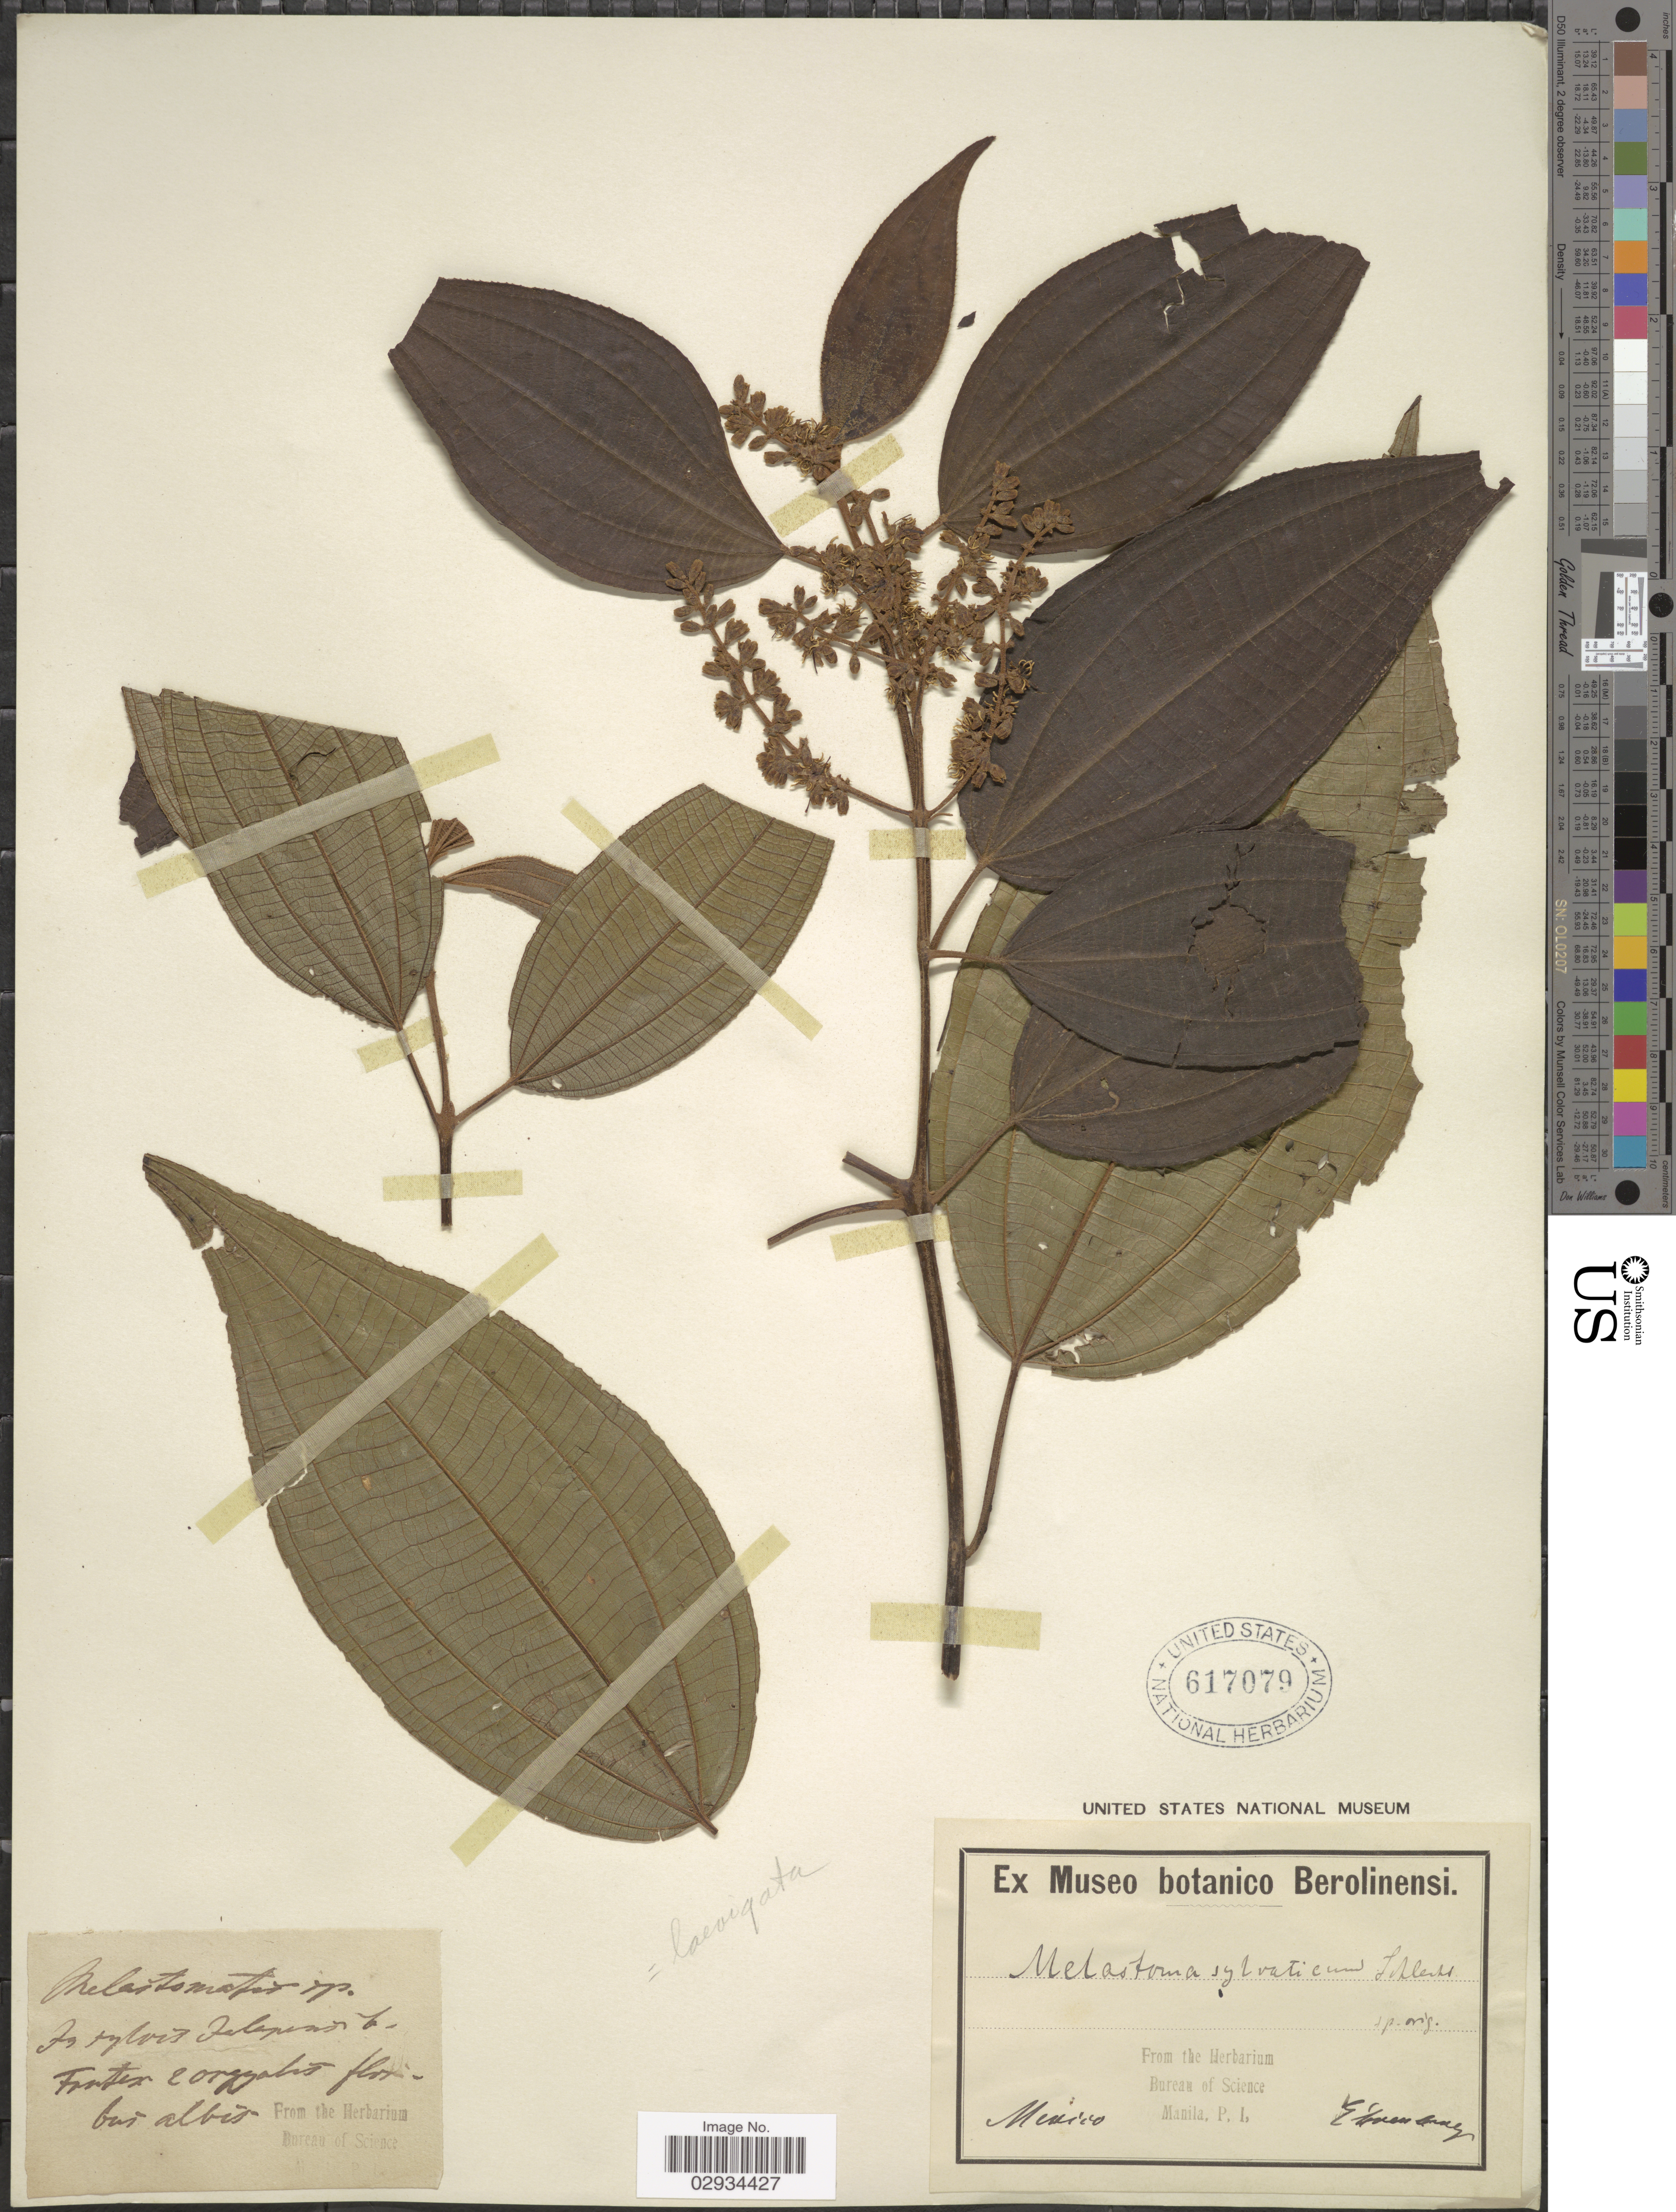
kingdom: Plantae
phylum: Tracheophyta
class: Magnoliopsida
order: Myrtales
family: Melastomataceae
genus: Miconia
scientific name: Miconia sylvatica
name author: (Schltdl.) Naudin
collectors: -. Ehrenberg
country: Mexico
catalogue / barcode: US 617079